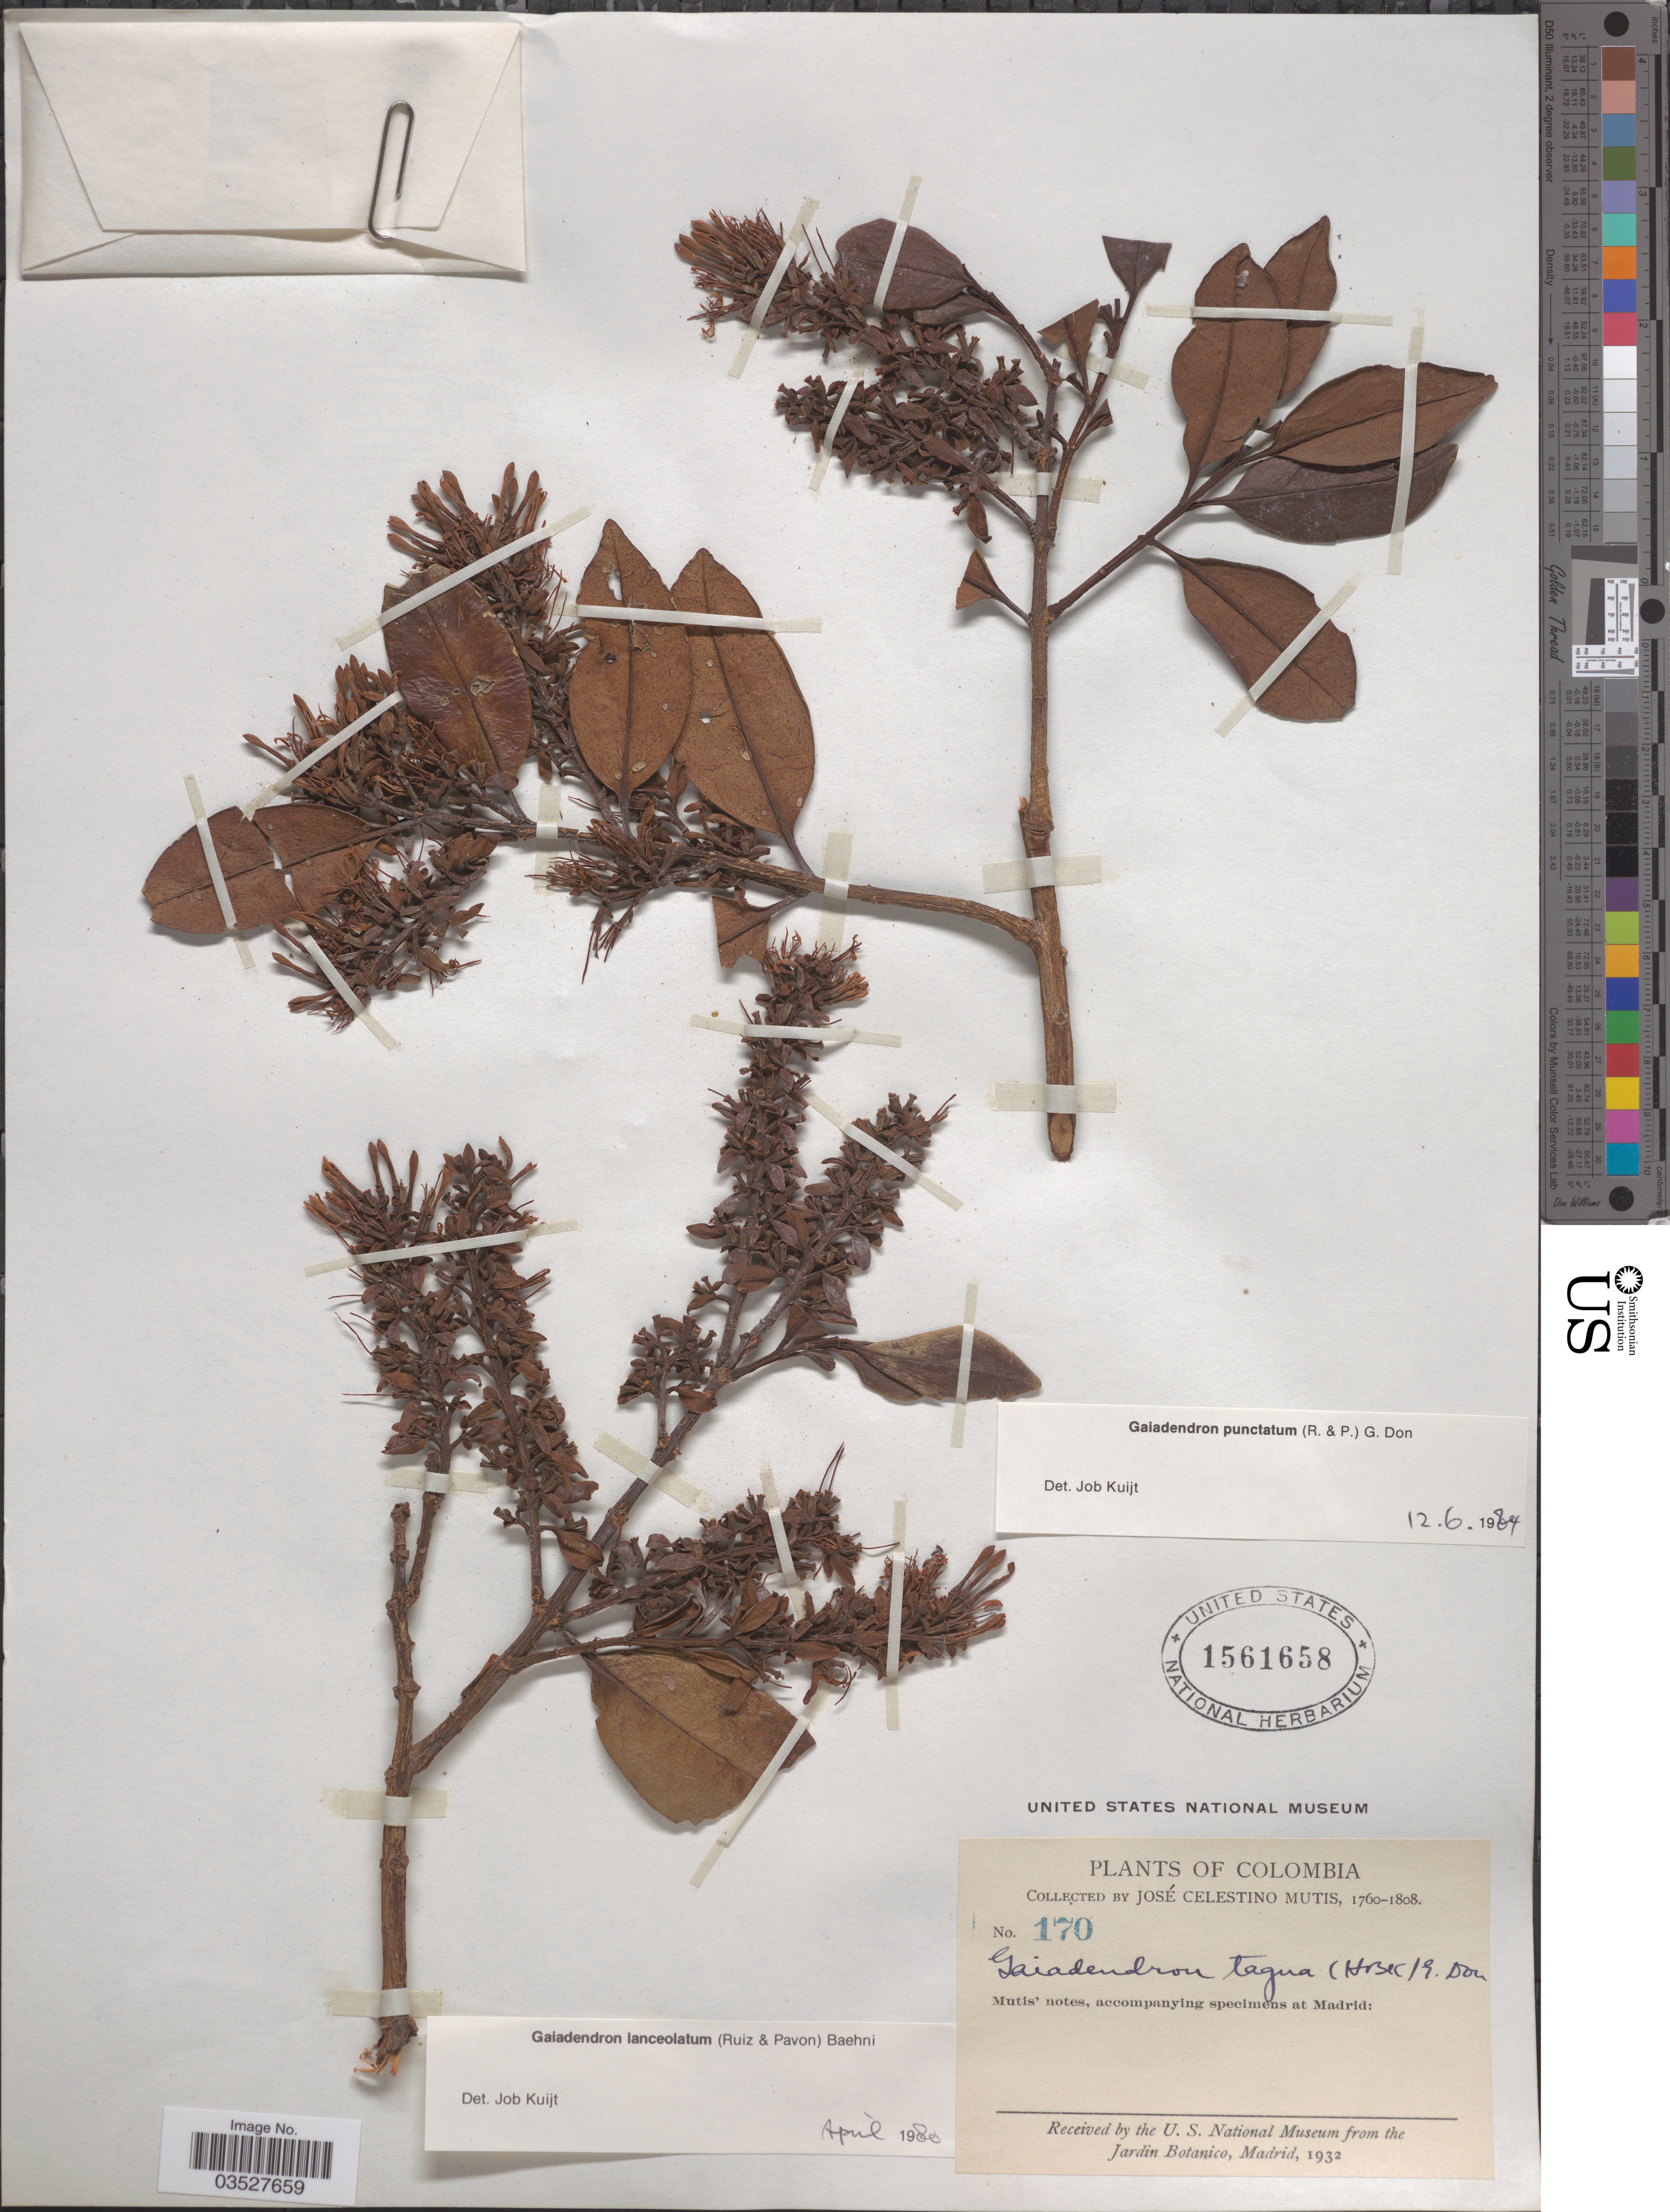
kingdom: Plantae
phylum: Tracheophyta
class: Magnoliopsida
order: Santalales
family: Loranthaceae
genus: Gaiadendron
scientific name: Gaiadendron punctatum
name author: (Ruiz & Pav.) G. Don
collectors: J. C. B. Mutis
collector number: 170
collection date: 1760/1808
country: Colombia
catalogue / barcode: US 1561658